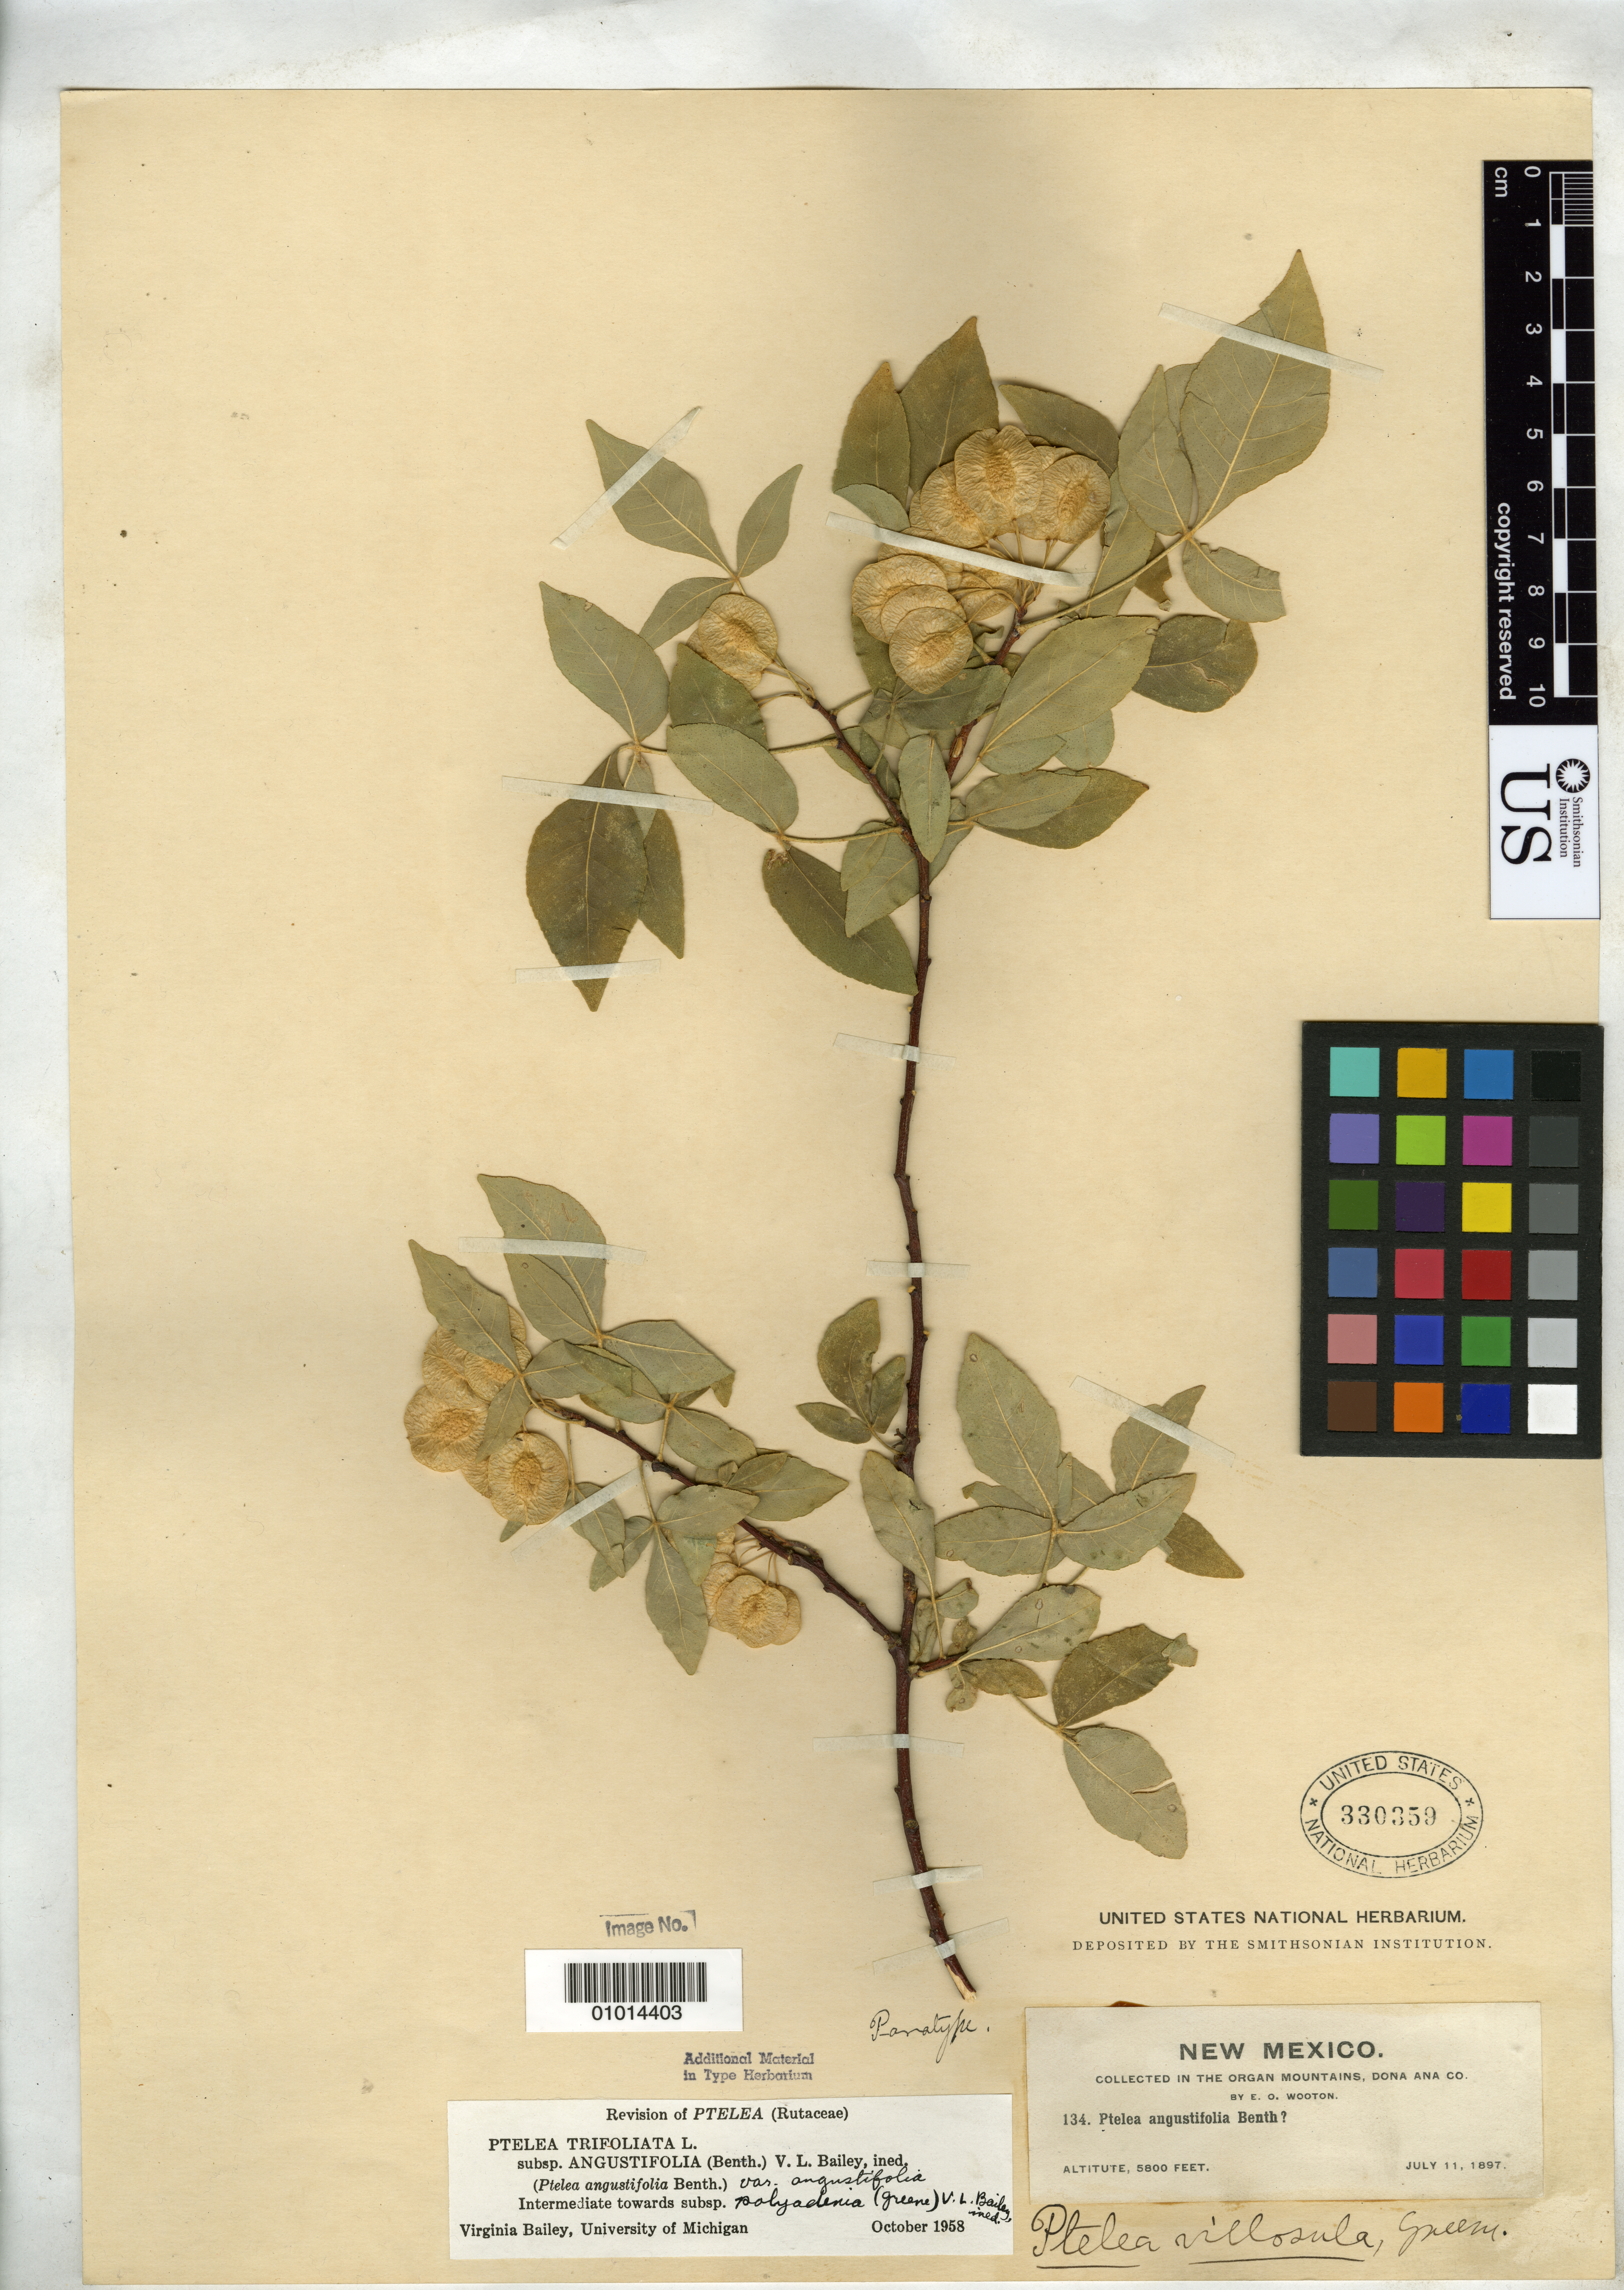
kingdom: Plantae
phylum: Tracheophyta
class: Magnoliopsida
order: Sapindales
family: Rutaceae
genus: Ptelea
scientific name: Ptelea villosula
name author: Greene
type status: Isotype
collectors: E. O. Wooton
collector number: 134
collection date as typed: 11 Jul 1897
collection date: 1897-07-11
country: United States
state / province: New Mexico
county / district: Dona Ana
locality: Organ Mts.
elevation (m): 1768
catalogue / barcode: US 330359